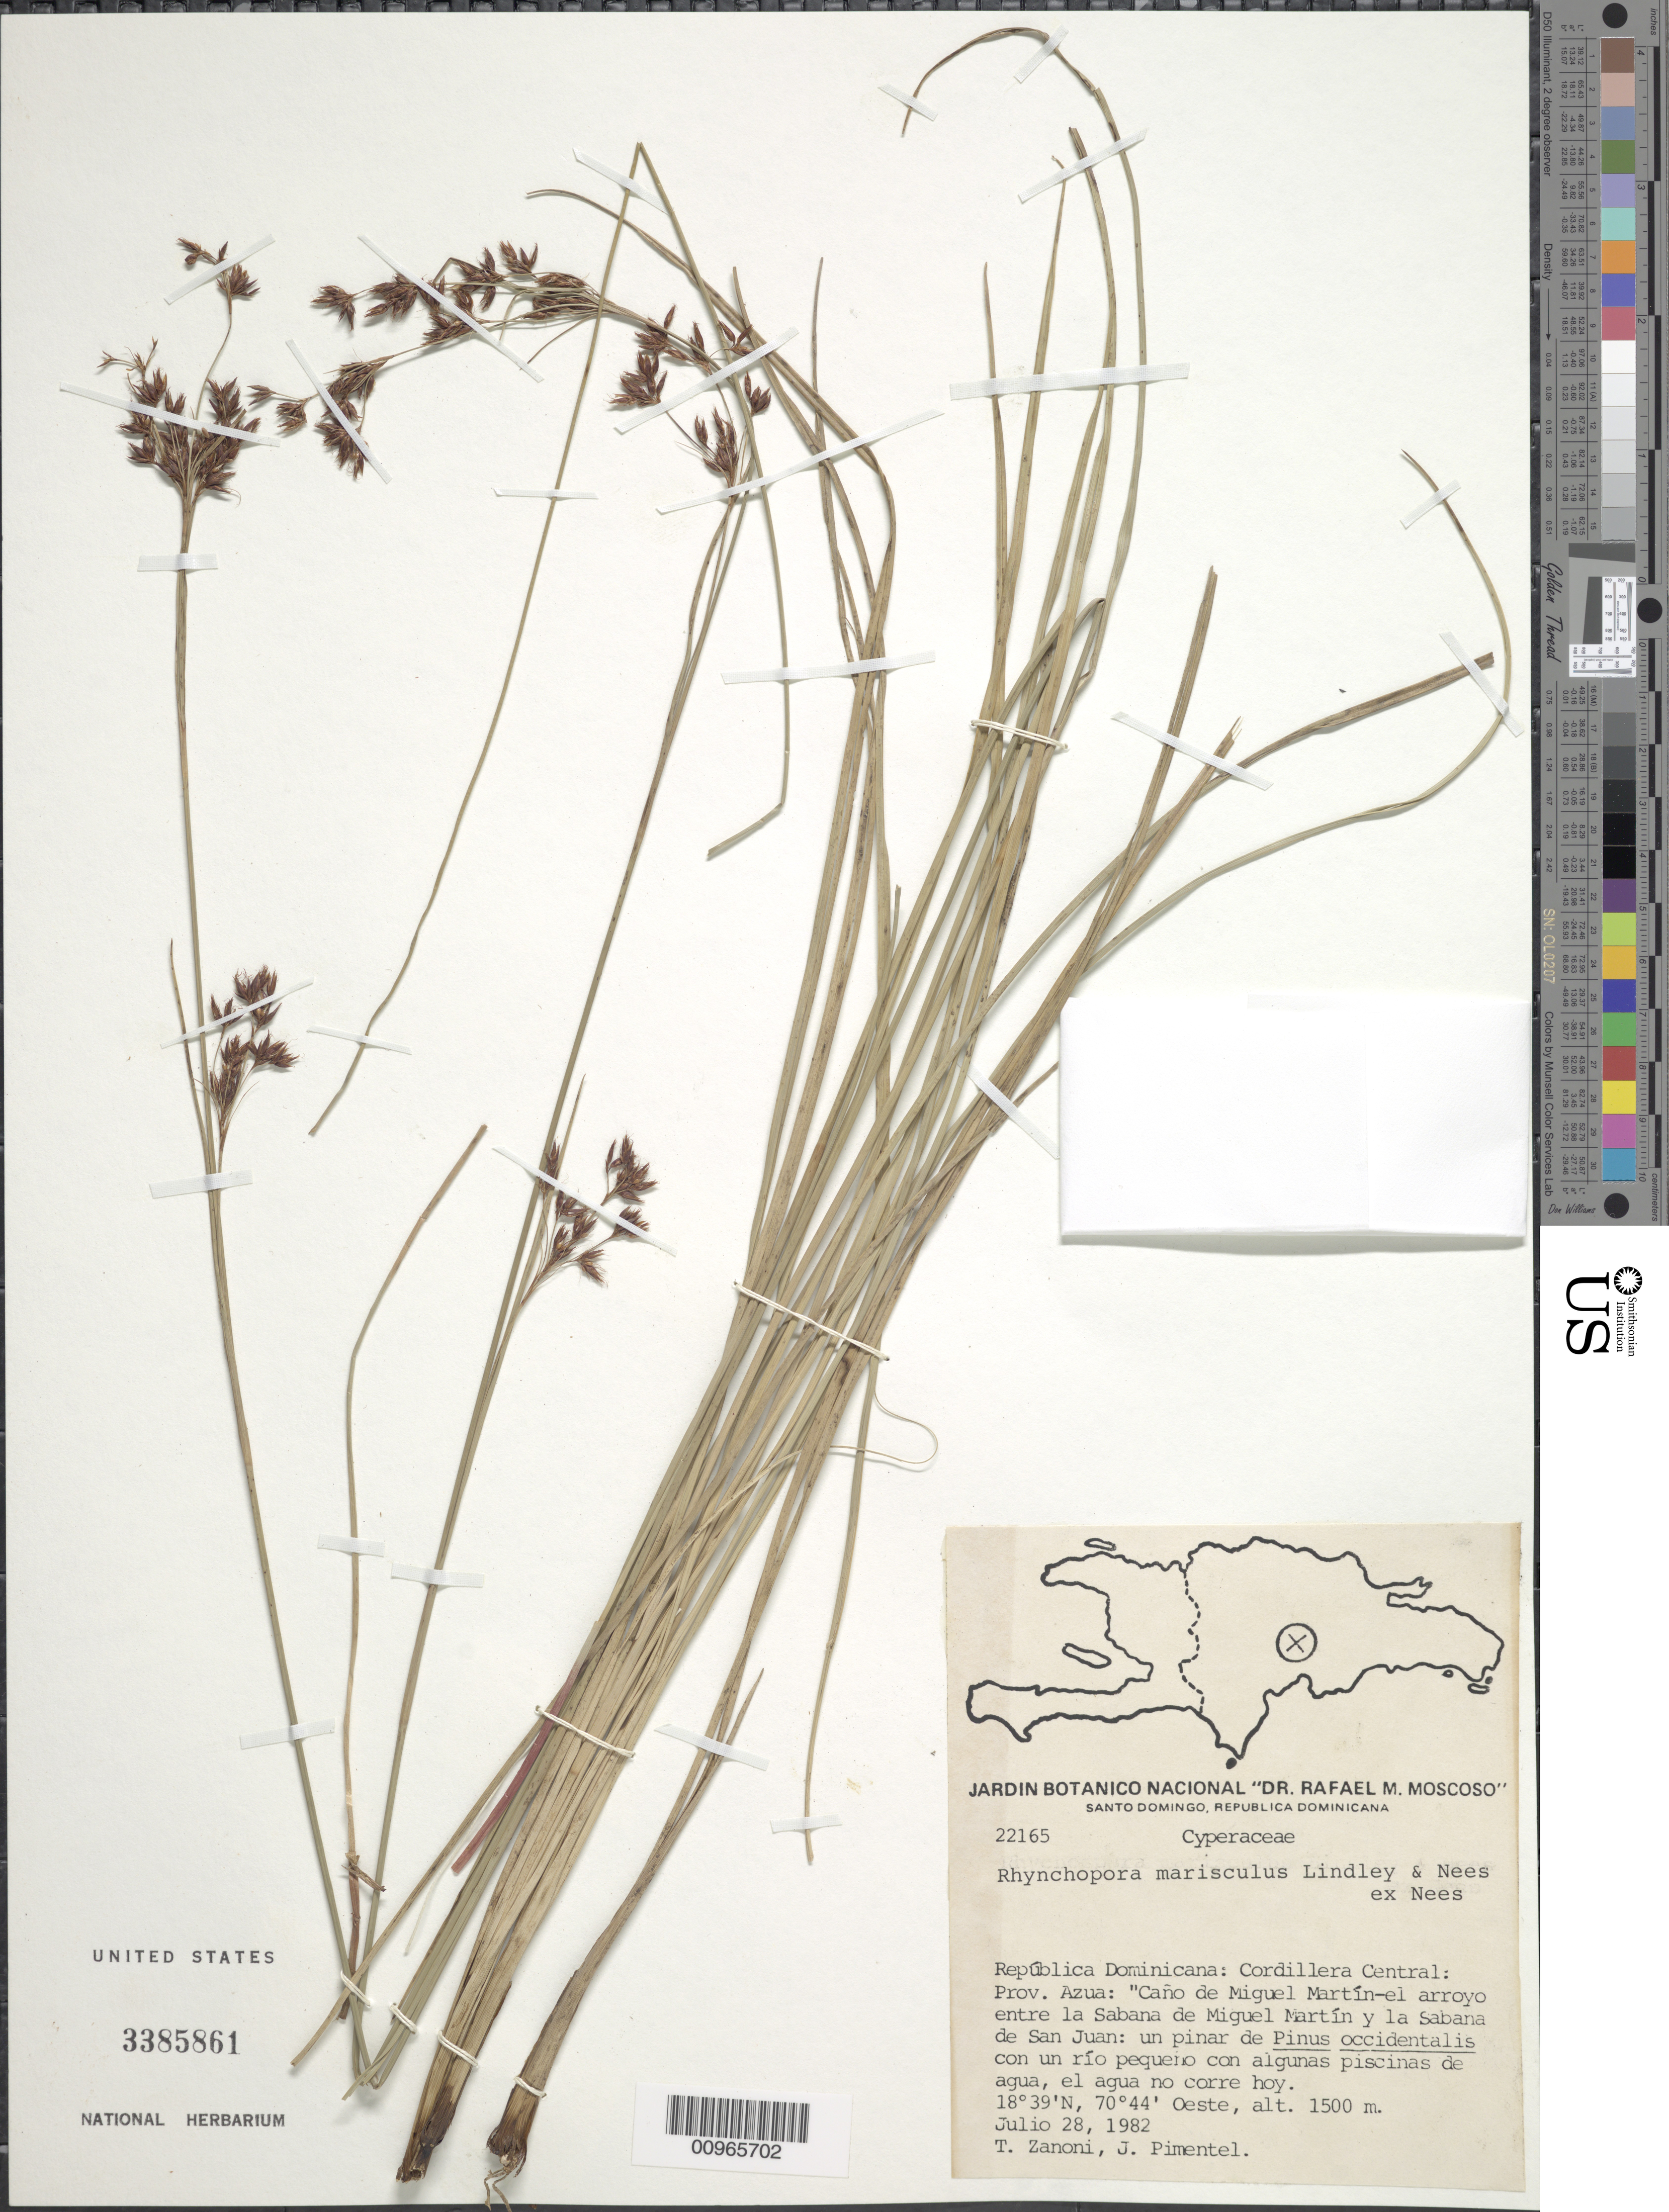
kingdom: Plantae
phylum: Tracheophyta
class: Liliopsida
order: Poales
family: Cyperaceae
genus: Rhynchospora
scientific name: Rhynchospora marisculus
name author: Lindl. & Nees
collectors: T. A. Zanoni & J. Pimentel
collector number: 22165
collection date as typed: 28 Jul 1982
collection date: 1982-07-28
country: Dominican Republic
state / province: Azua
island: Hispaniola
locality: Cordillera Central, "Caño de Miguel Martín", el arroyo entre la Sabana de Miguel Martín y la Sabana de San Juan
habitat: Un pinar de Pinus occidentalis con un río pequeño con algunas piscinas de agua, el agua no corre hoy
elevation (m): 1500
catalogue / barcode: US 3385861